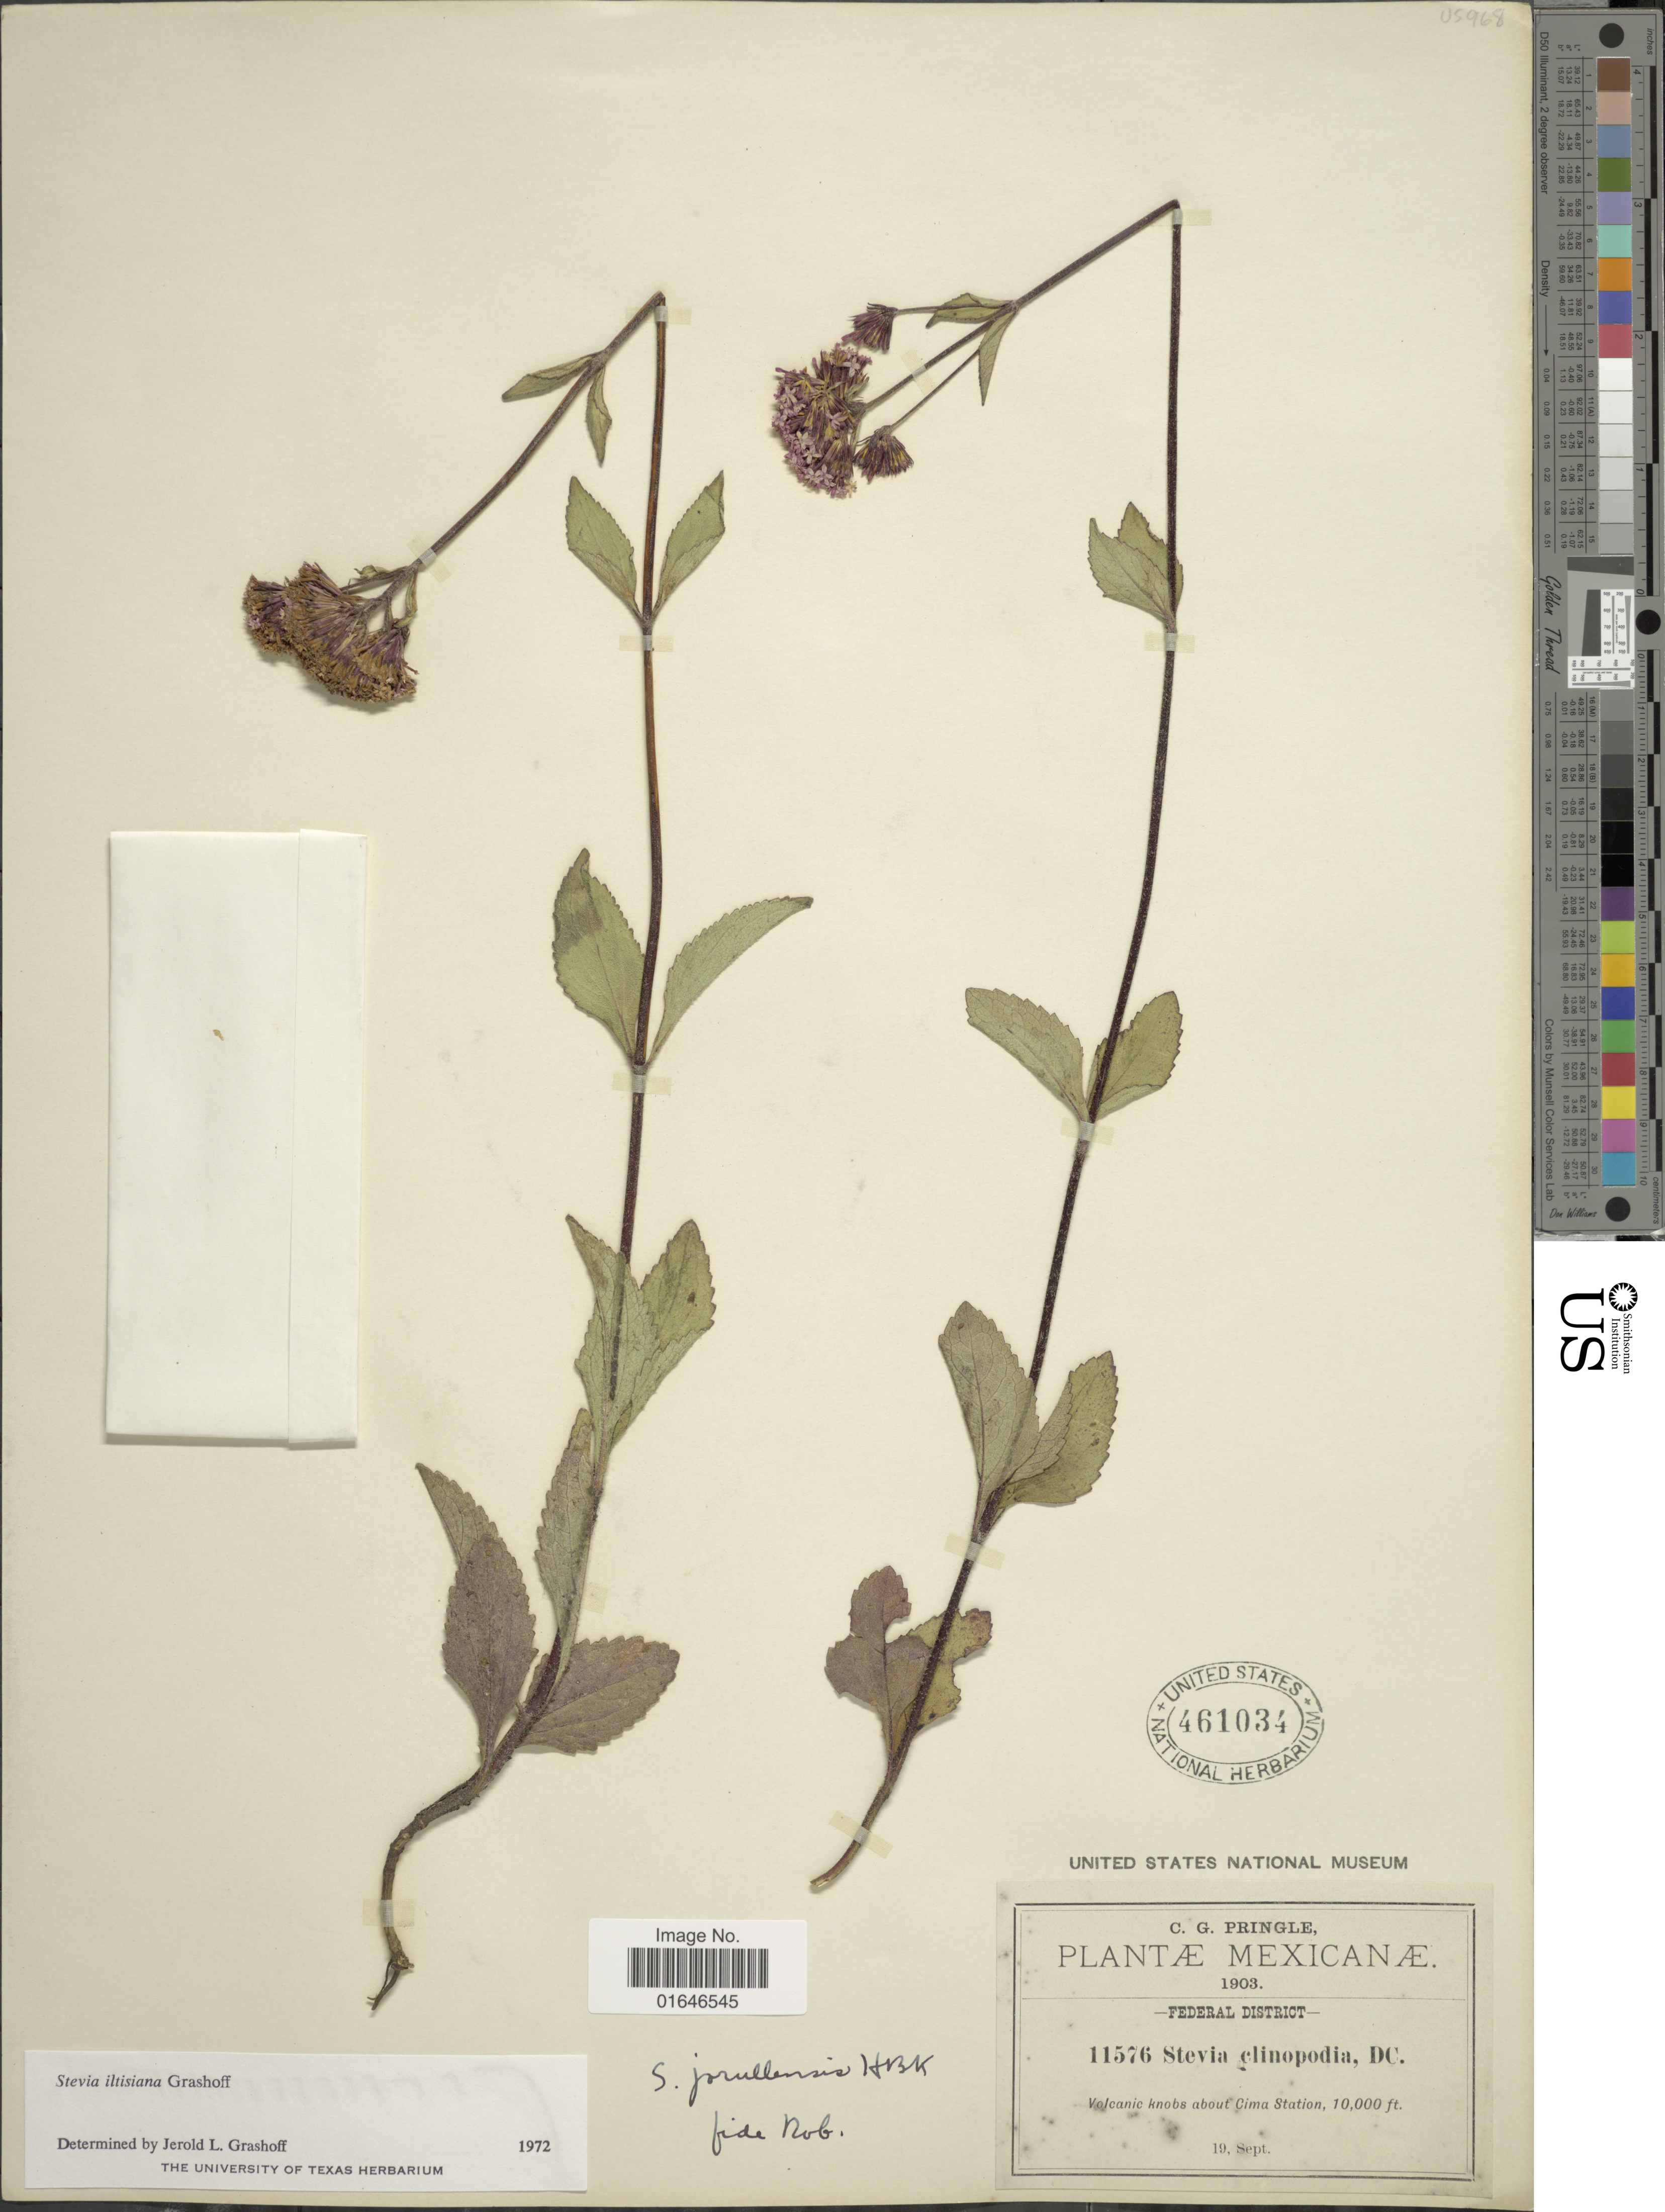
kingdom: Plantae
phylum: Tracheophyta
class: Magnoliopsida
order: Asterales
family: Asteraceae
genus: Stevia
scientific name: Stevia iltisia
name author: Grashoff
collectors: C. G. Pringle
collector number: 11576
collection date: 1903-09-19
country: Mexico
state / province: Distrito Federal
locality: Federal District,Valcanic about Cima Station.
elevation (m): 3048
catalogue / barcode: US 461034